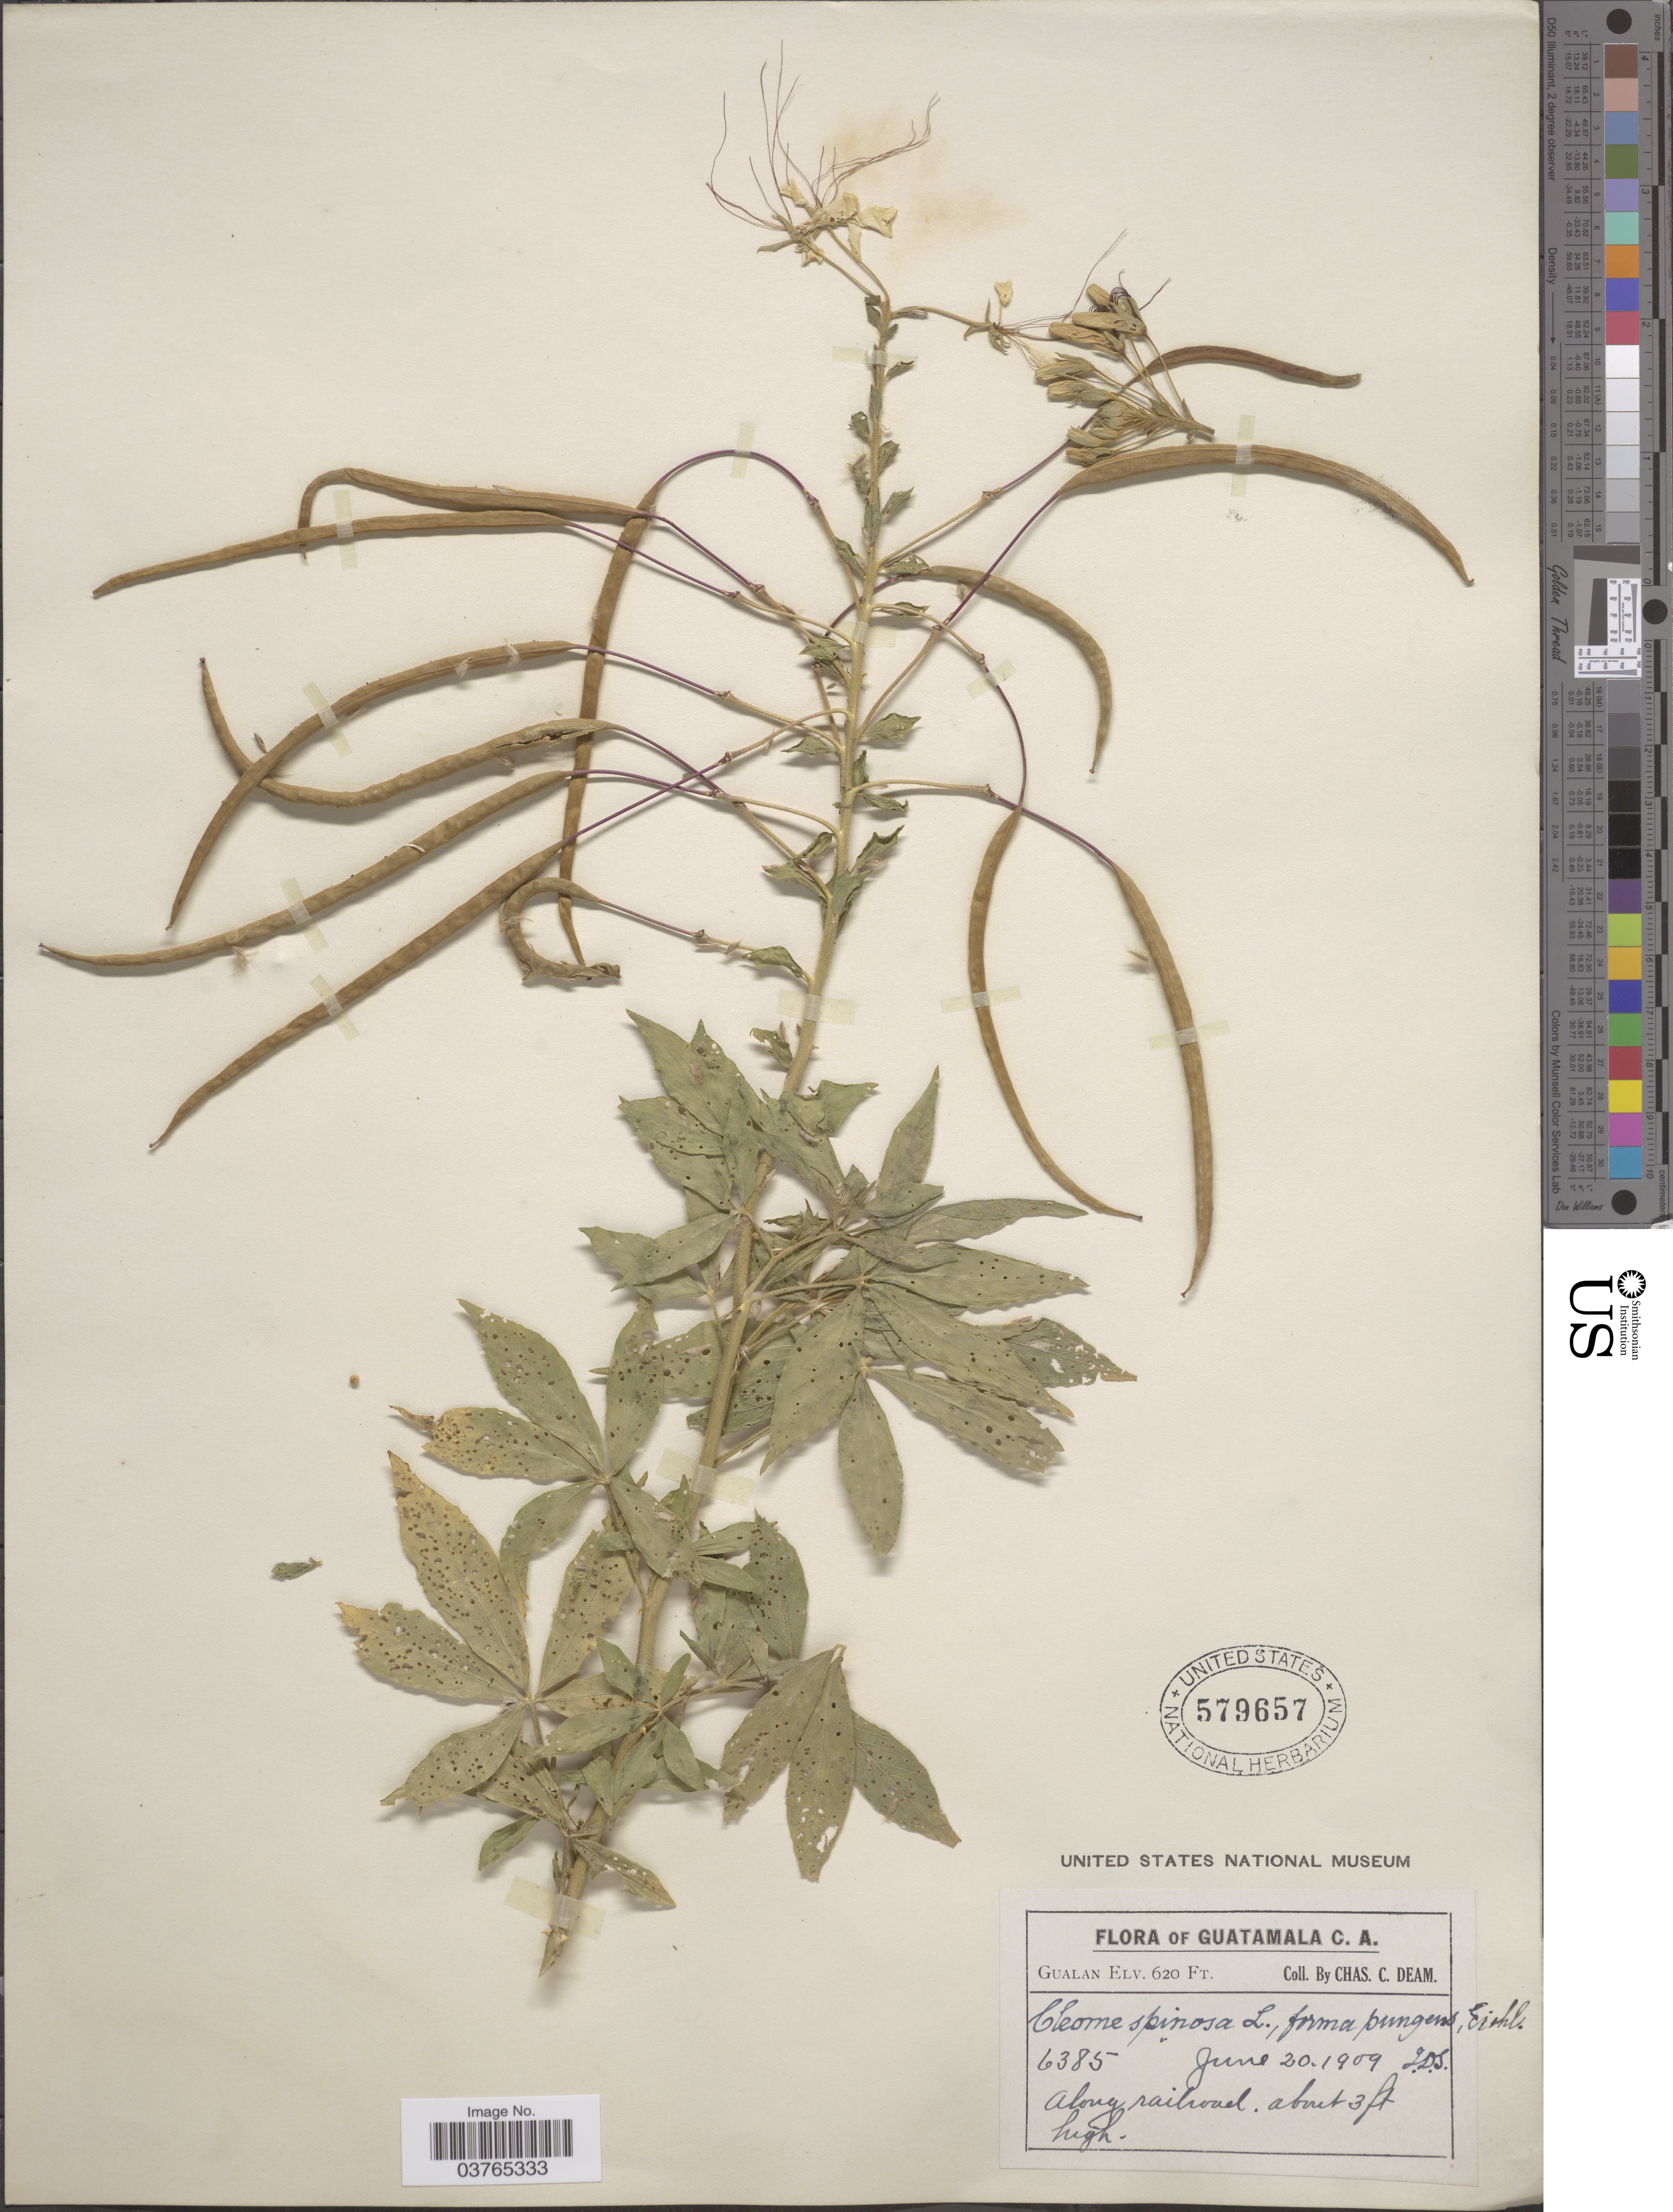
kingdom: Plantae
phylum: Tracheophyta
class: Magnoliopsida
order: Brassicales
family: Cleomaceae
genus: Tarenaya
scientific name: Tarenaya spinosa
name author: (Jacq.) Raf.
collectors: C. C. Deam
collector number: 6385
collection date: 1909-06-20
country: Guatemala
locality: Guatemala C. A. Gualan. Along railroad.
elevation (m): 189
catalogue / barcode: US 579657